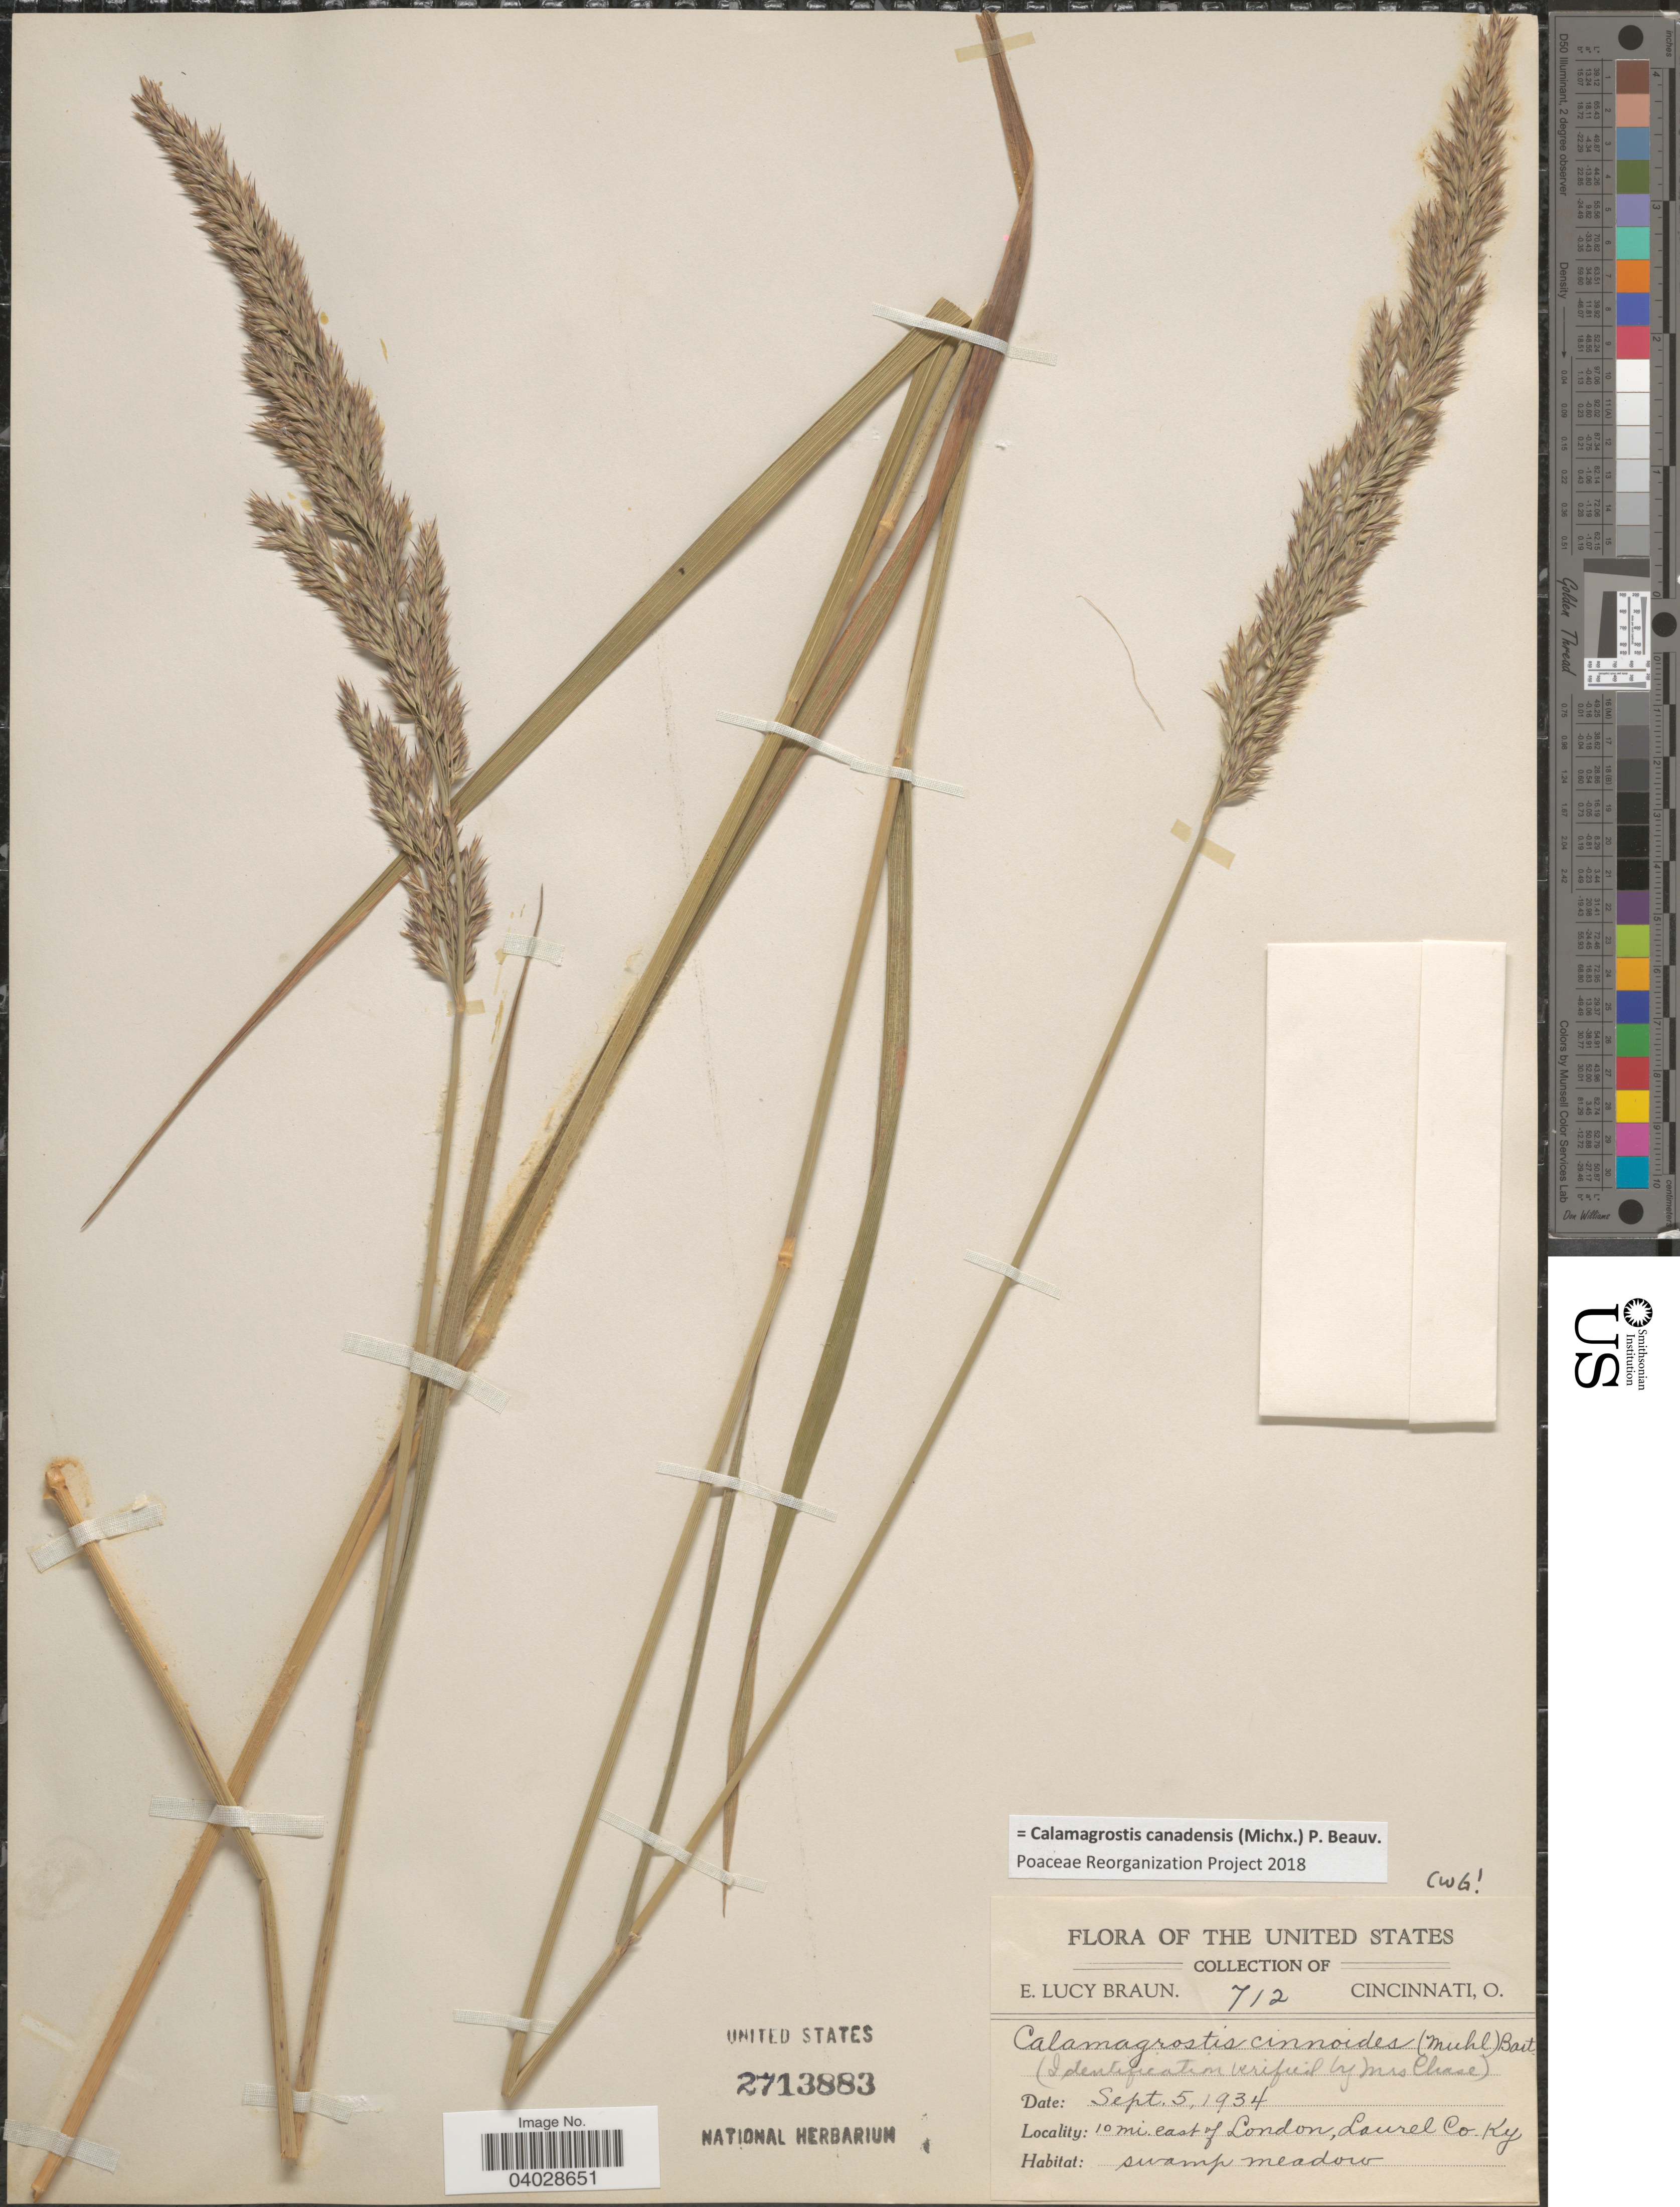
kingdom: Plantae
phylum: Tracheophyta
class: Liliopsida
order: Poales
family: Poaceae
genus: Calamagrostis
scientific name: Calamagrostis canadensis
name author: (Michx.) P. Beauv.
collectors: E. L. Braun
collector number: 712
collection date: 1934-09-05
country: United States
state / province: Kentucky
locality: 10 mi. east of London, Laurel Co. Swamp meadow.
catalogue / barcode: US 2713883